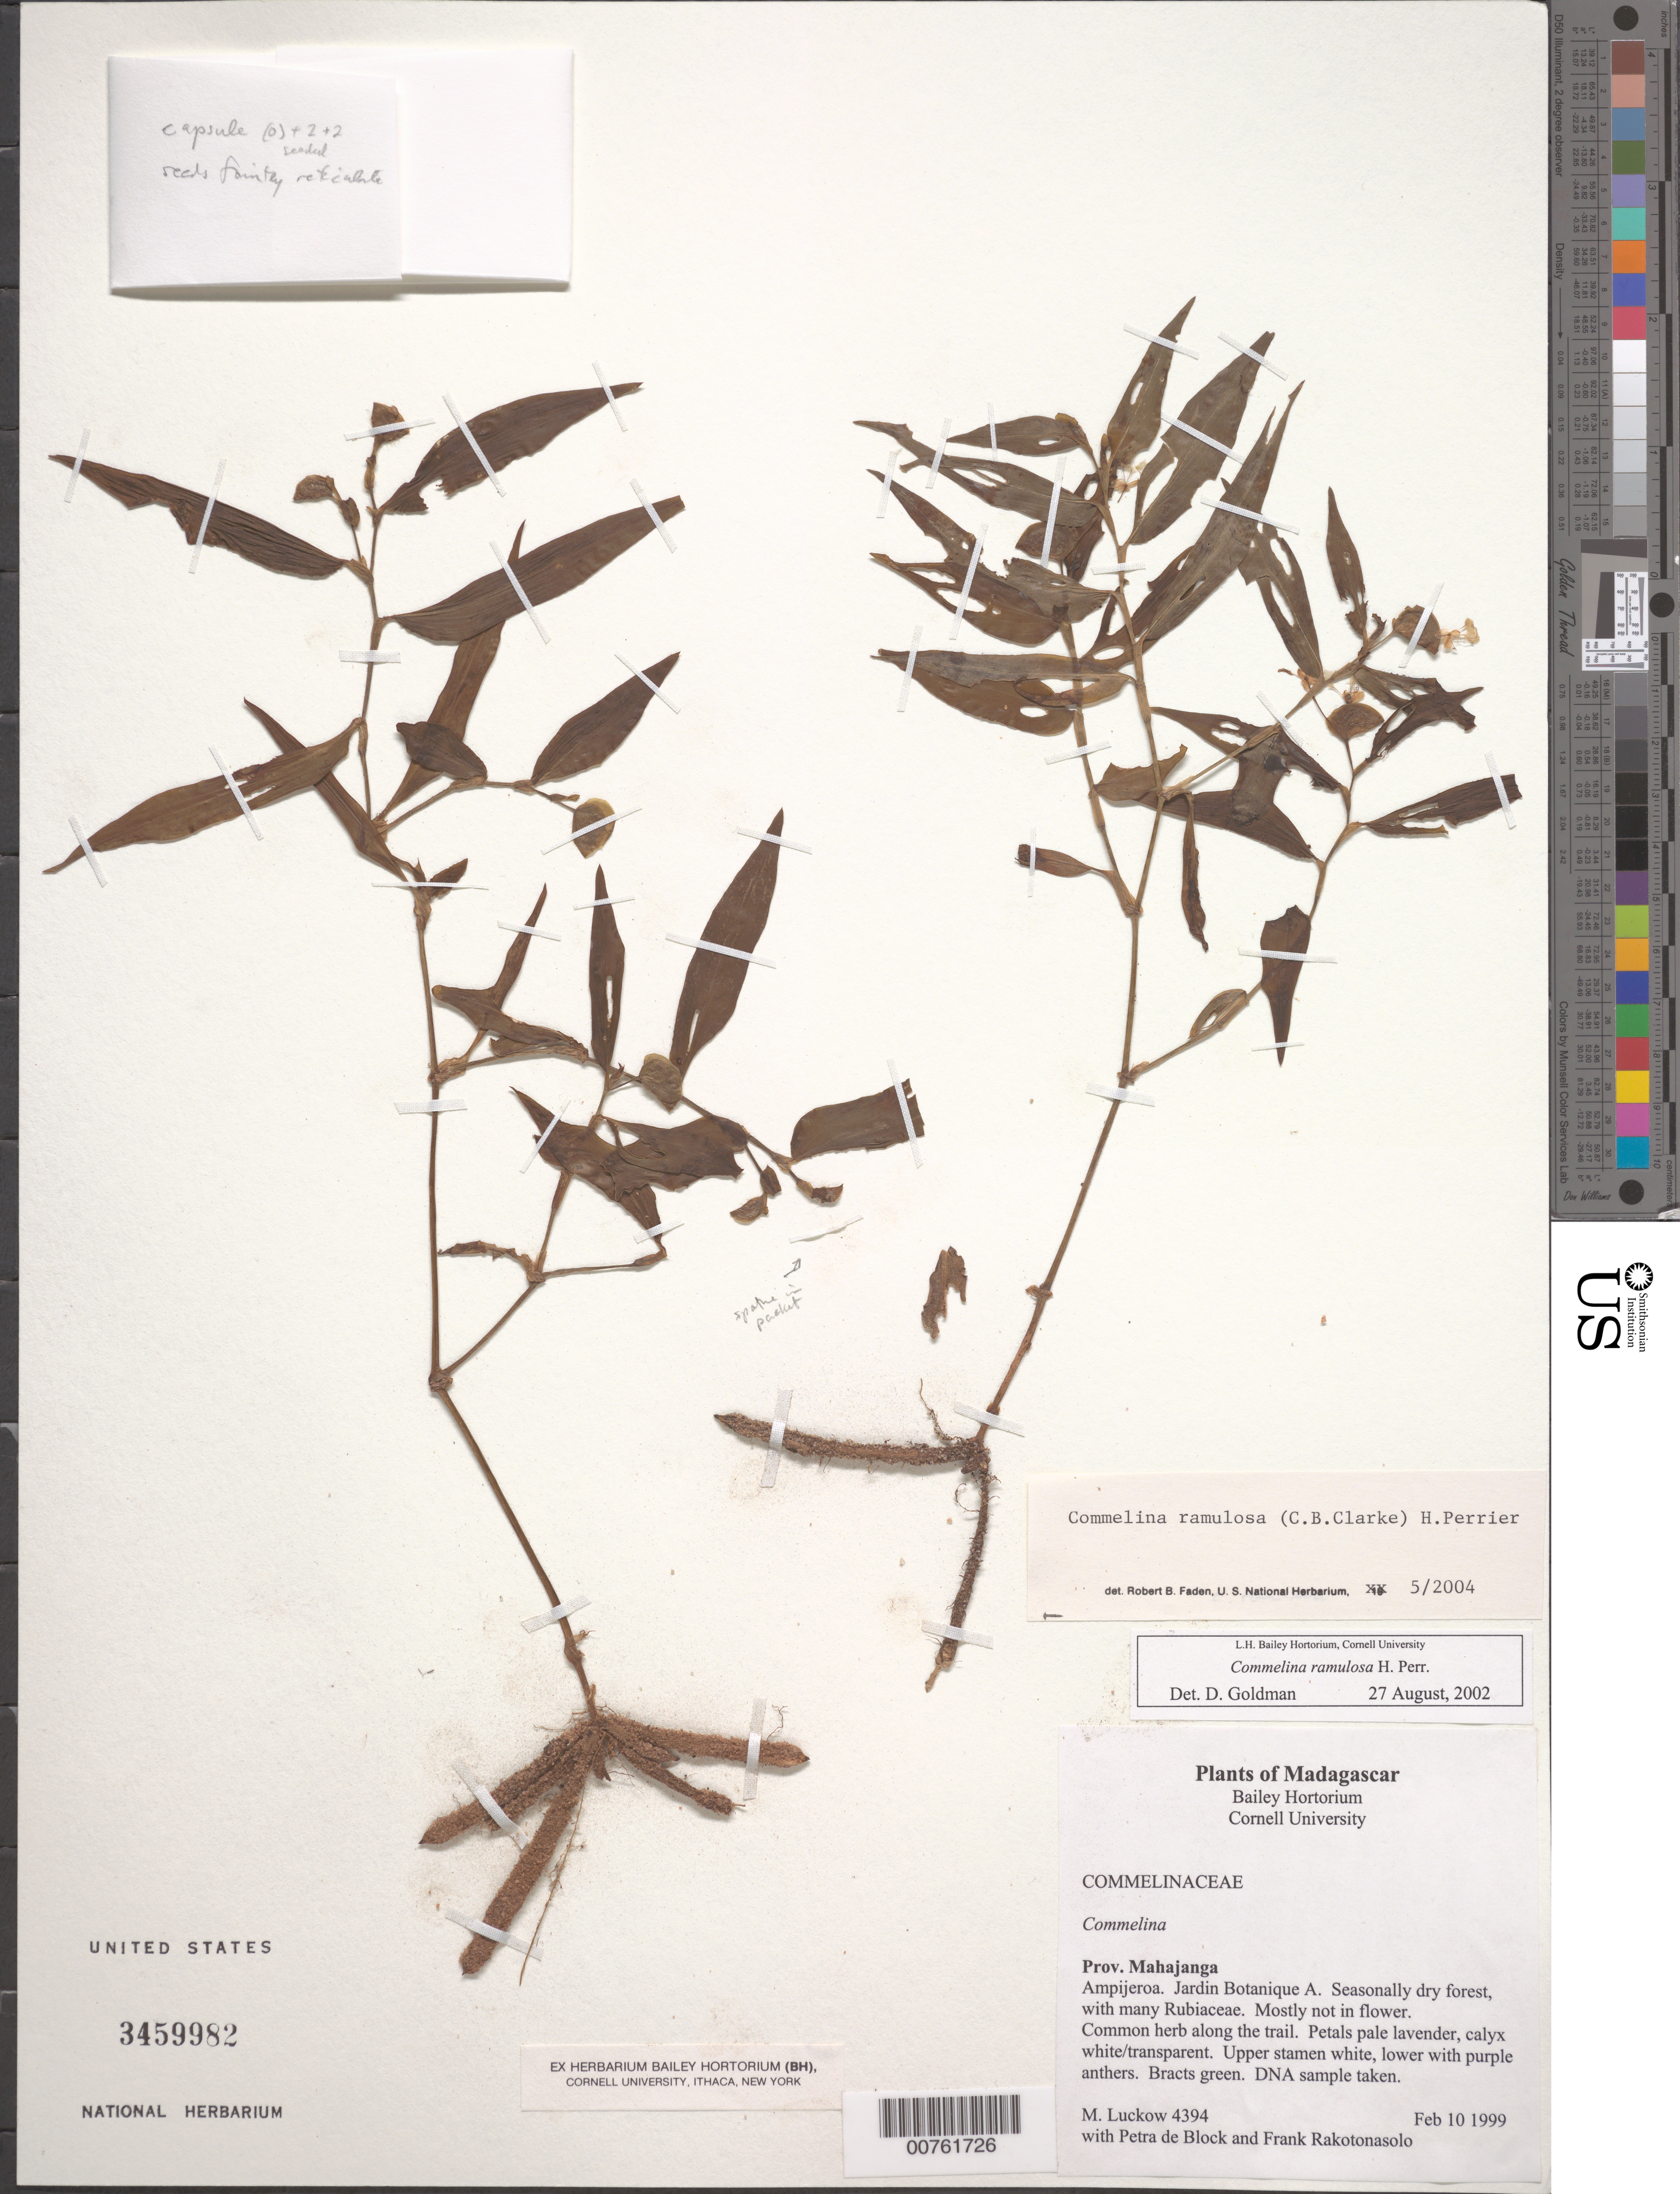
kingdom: Plantae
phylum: Tracheophyta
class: Liliopsida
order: Commelinales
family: Commelinaceae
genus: Commelina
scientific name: Commelina ramulosa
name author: (C.B. Clarke) H. Perrier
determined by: Faden, Robert B., (US), Smithsonian Institution - National Museum of Natural History (UNITED STATES)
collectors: M. A. Luckow, P. De Block & F. Rakotonasolo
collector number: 4394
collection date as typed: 10 Feb 1999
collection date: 1999-02-10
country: Madagascar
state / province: Boeny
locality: Ampijeroa. Jardin Botanique.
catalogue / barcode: US 3459982